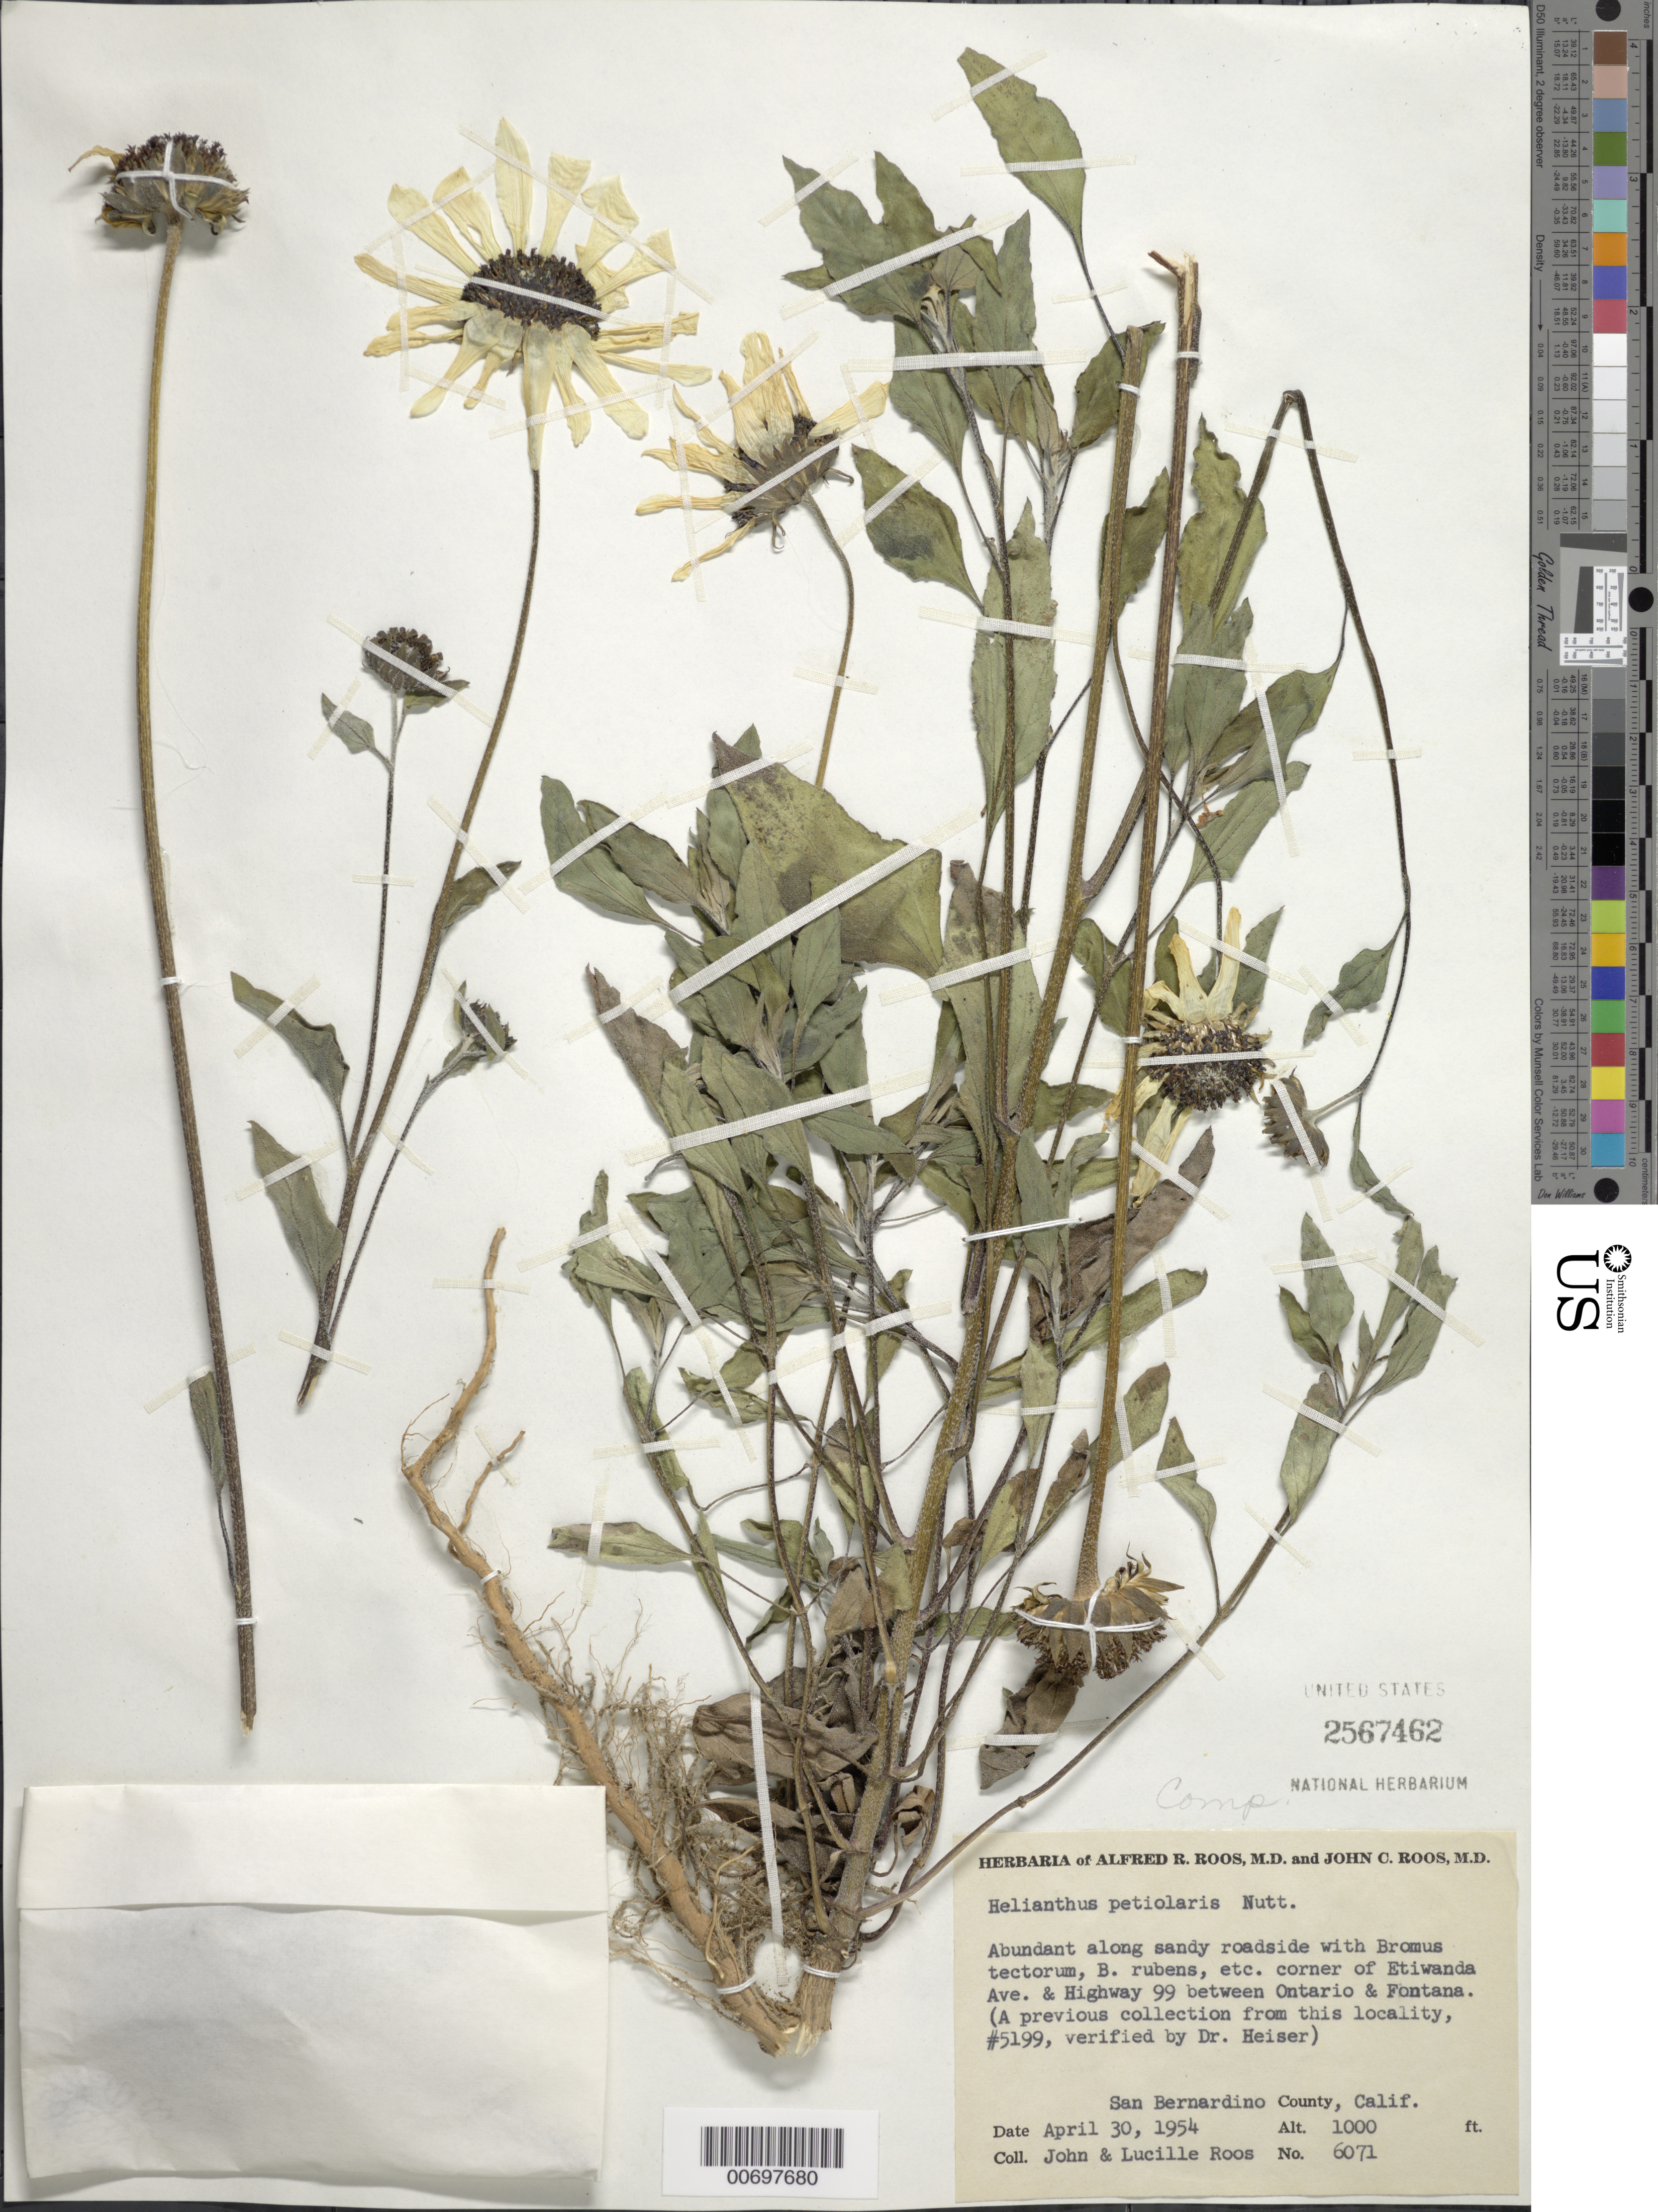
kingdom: Plantae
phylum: Tracheophyta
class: Magnoliopsida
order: Asterales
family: Asteraceae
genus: Helianthus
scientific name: Helianthus petiolaris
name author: Nutt.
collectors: J. C. Roos & L. Roos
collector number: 6071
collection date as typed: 30 Apr 1954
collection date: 1954-04-30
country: United States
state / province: California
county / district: San Bernardino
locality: Corner of Etiwanda Ave. & Highway 99 between Ontario & Fontana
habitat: Abundant along sandy roadside with Bromus tectorum, B. rubens, etc.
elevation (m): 305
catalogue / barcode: US 2567462